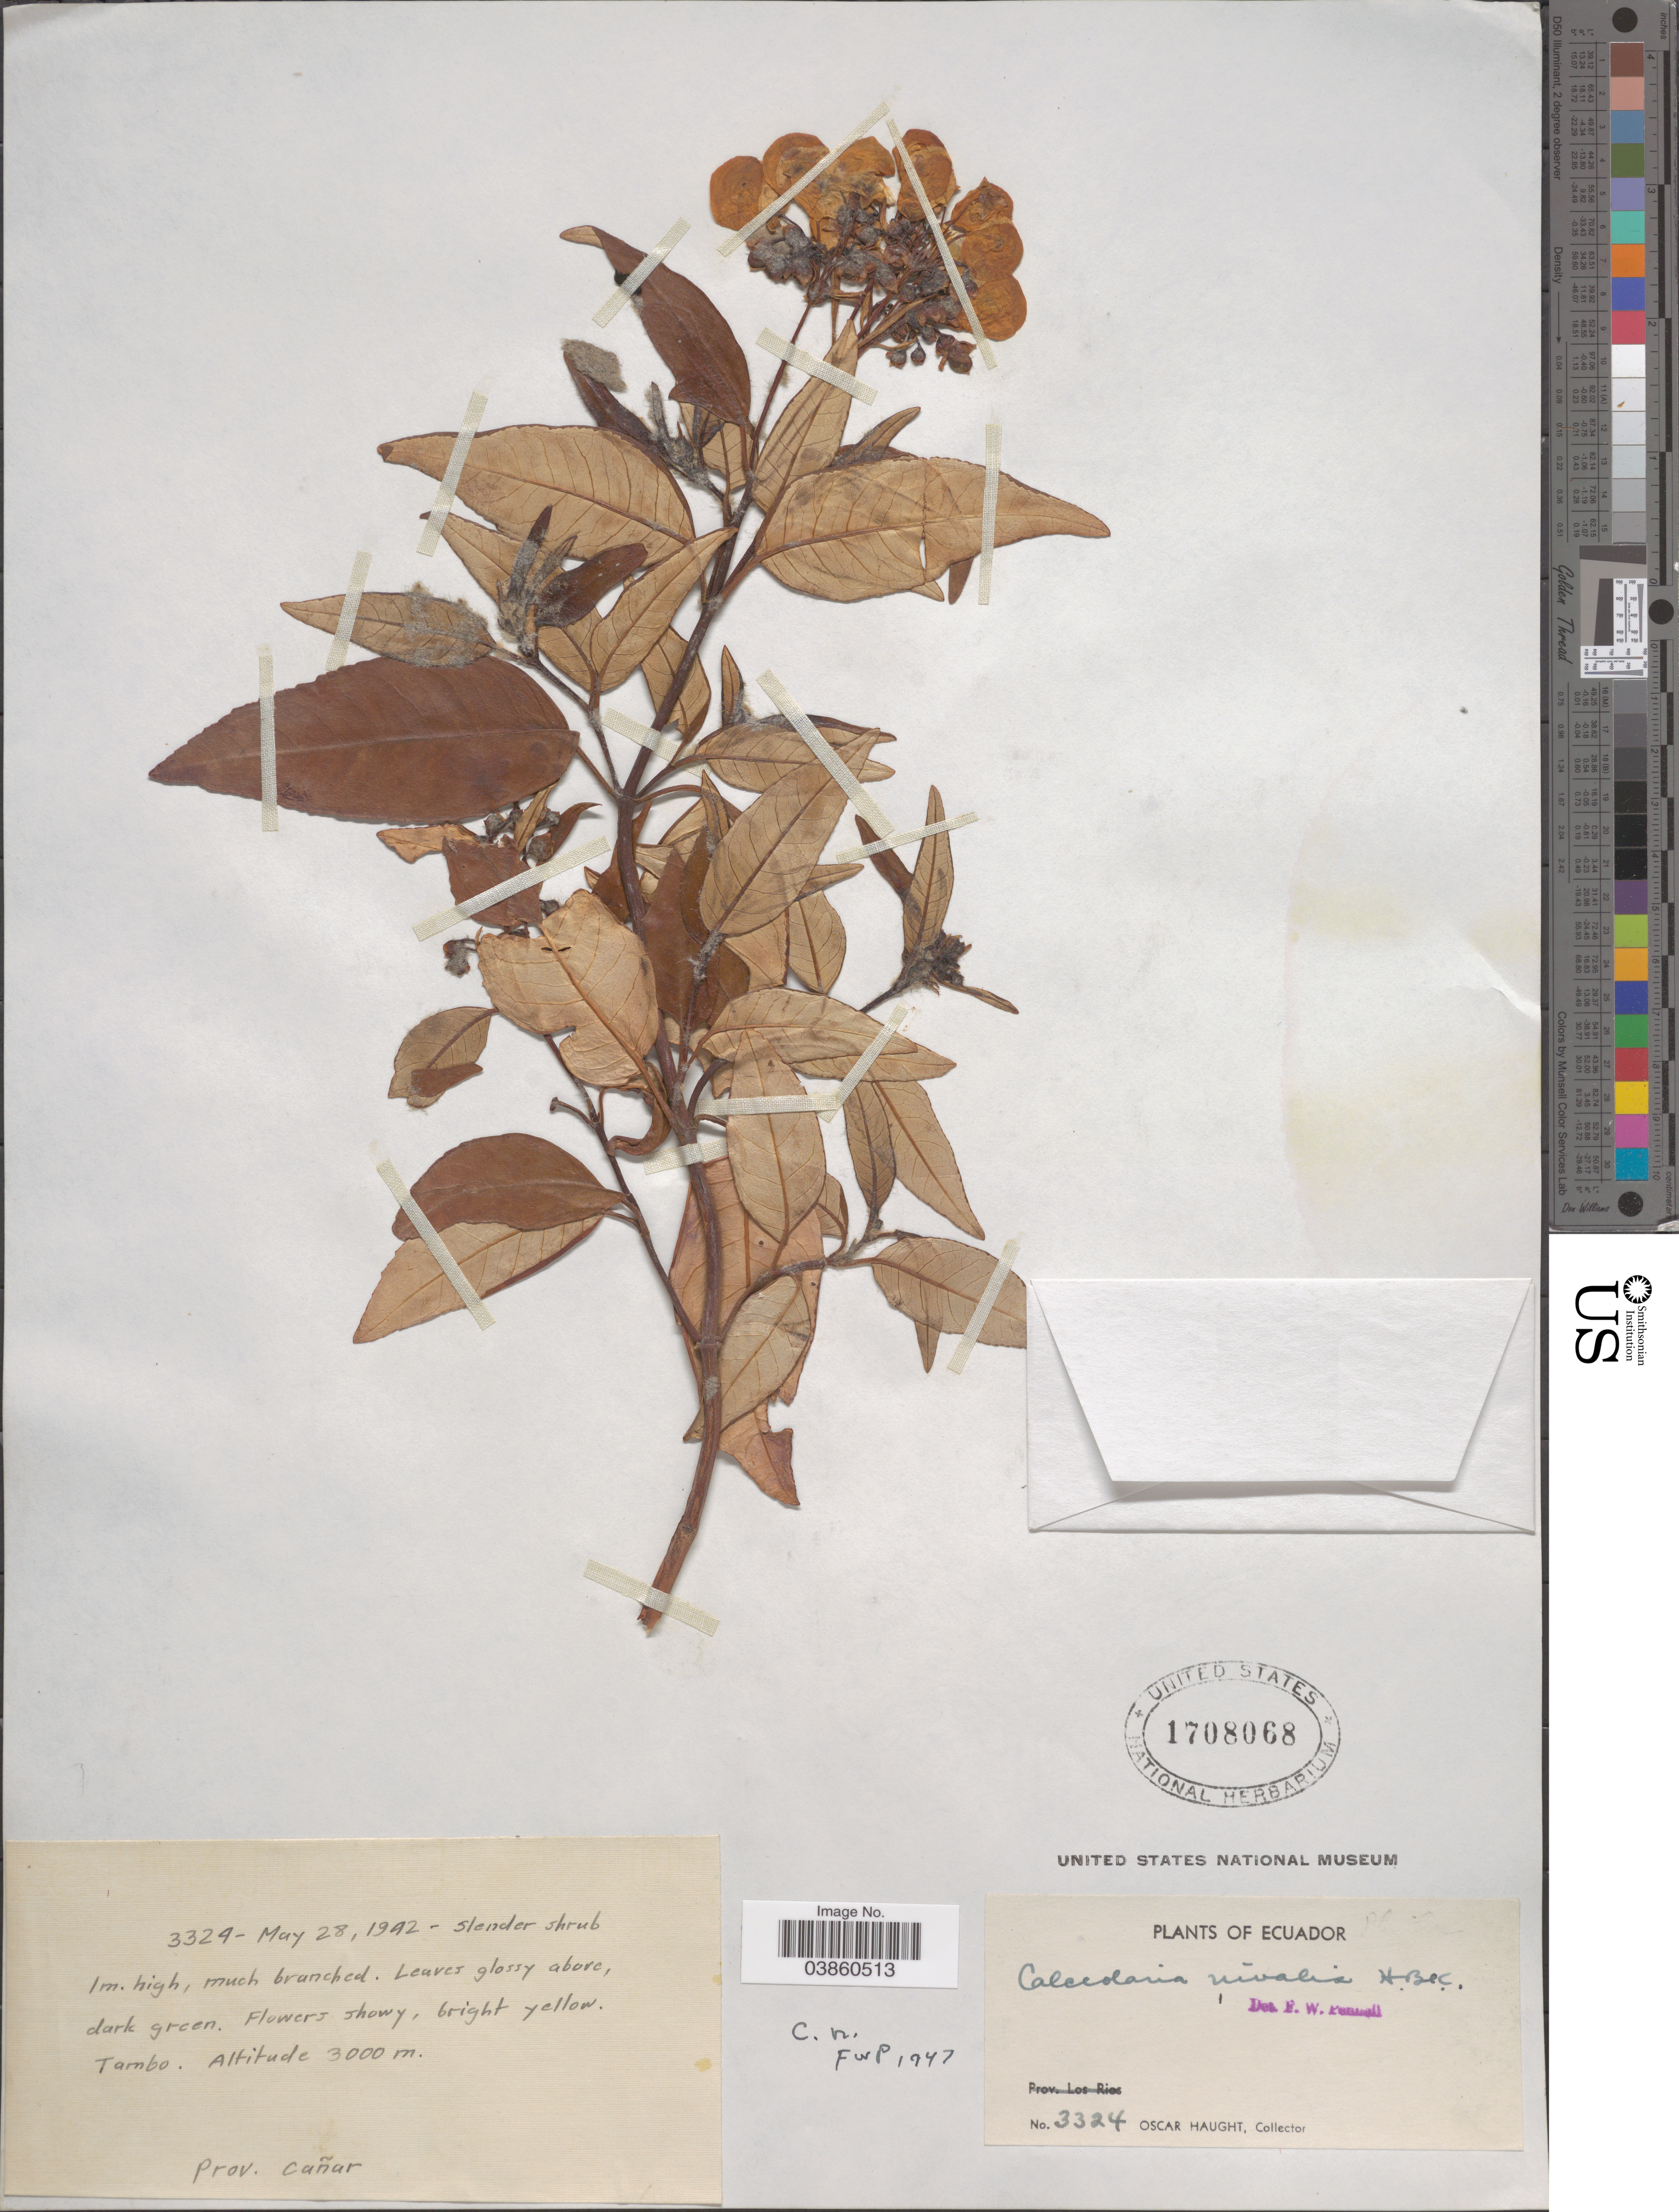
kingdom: Plantae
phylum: Tracheophyta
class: Magnoliopsida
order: Lamiales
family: Calceolariaceae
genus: Calceolaria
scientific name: Calceolaria nivalis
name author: Kunth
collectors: O. L. Haught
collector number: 3324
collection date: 1942-05-28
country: Ecuador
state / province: Cañar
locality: Tambo. [unsure placement]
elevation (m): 3000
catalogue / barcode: US 1708068